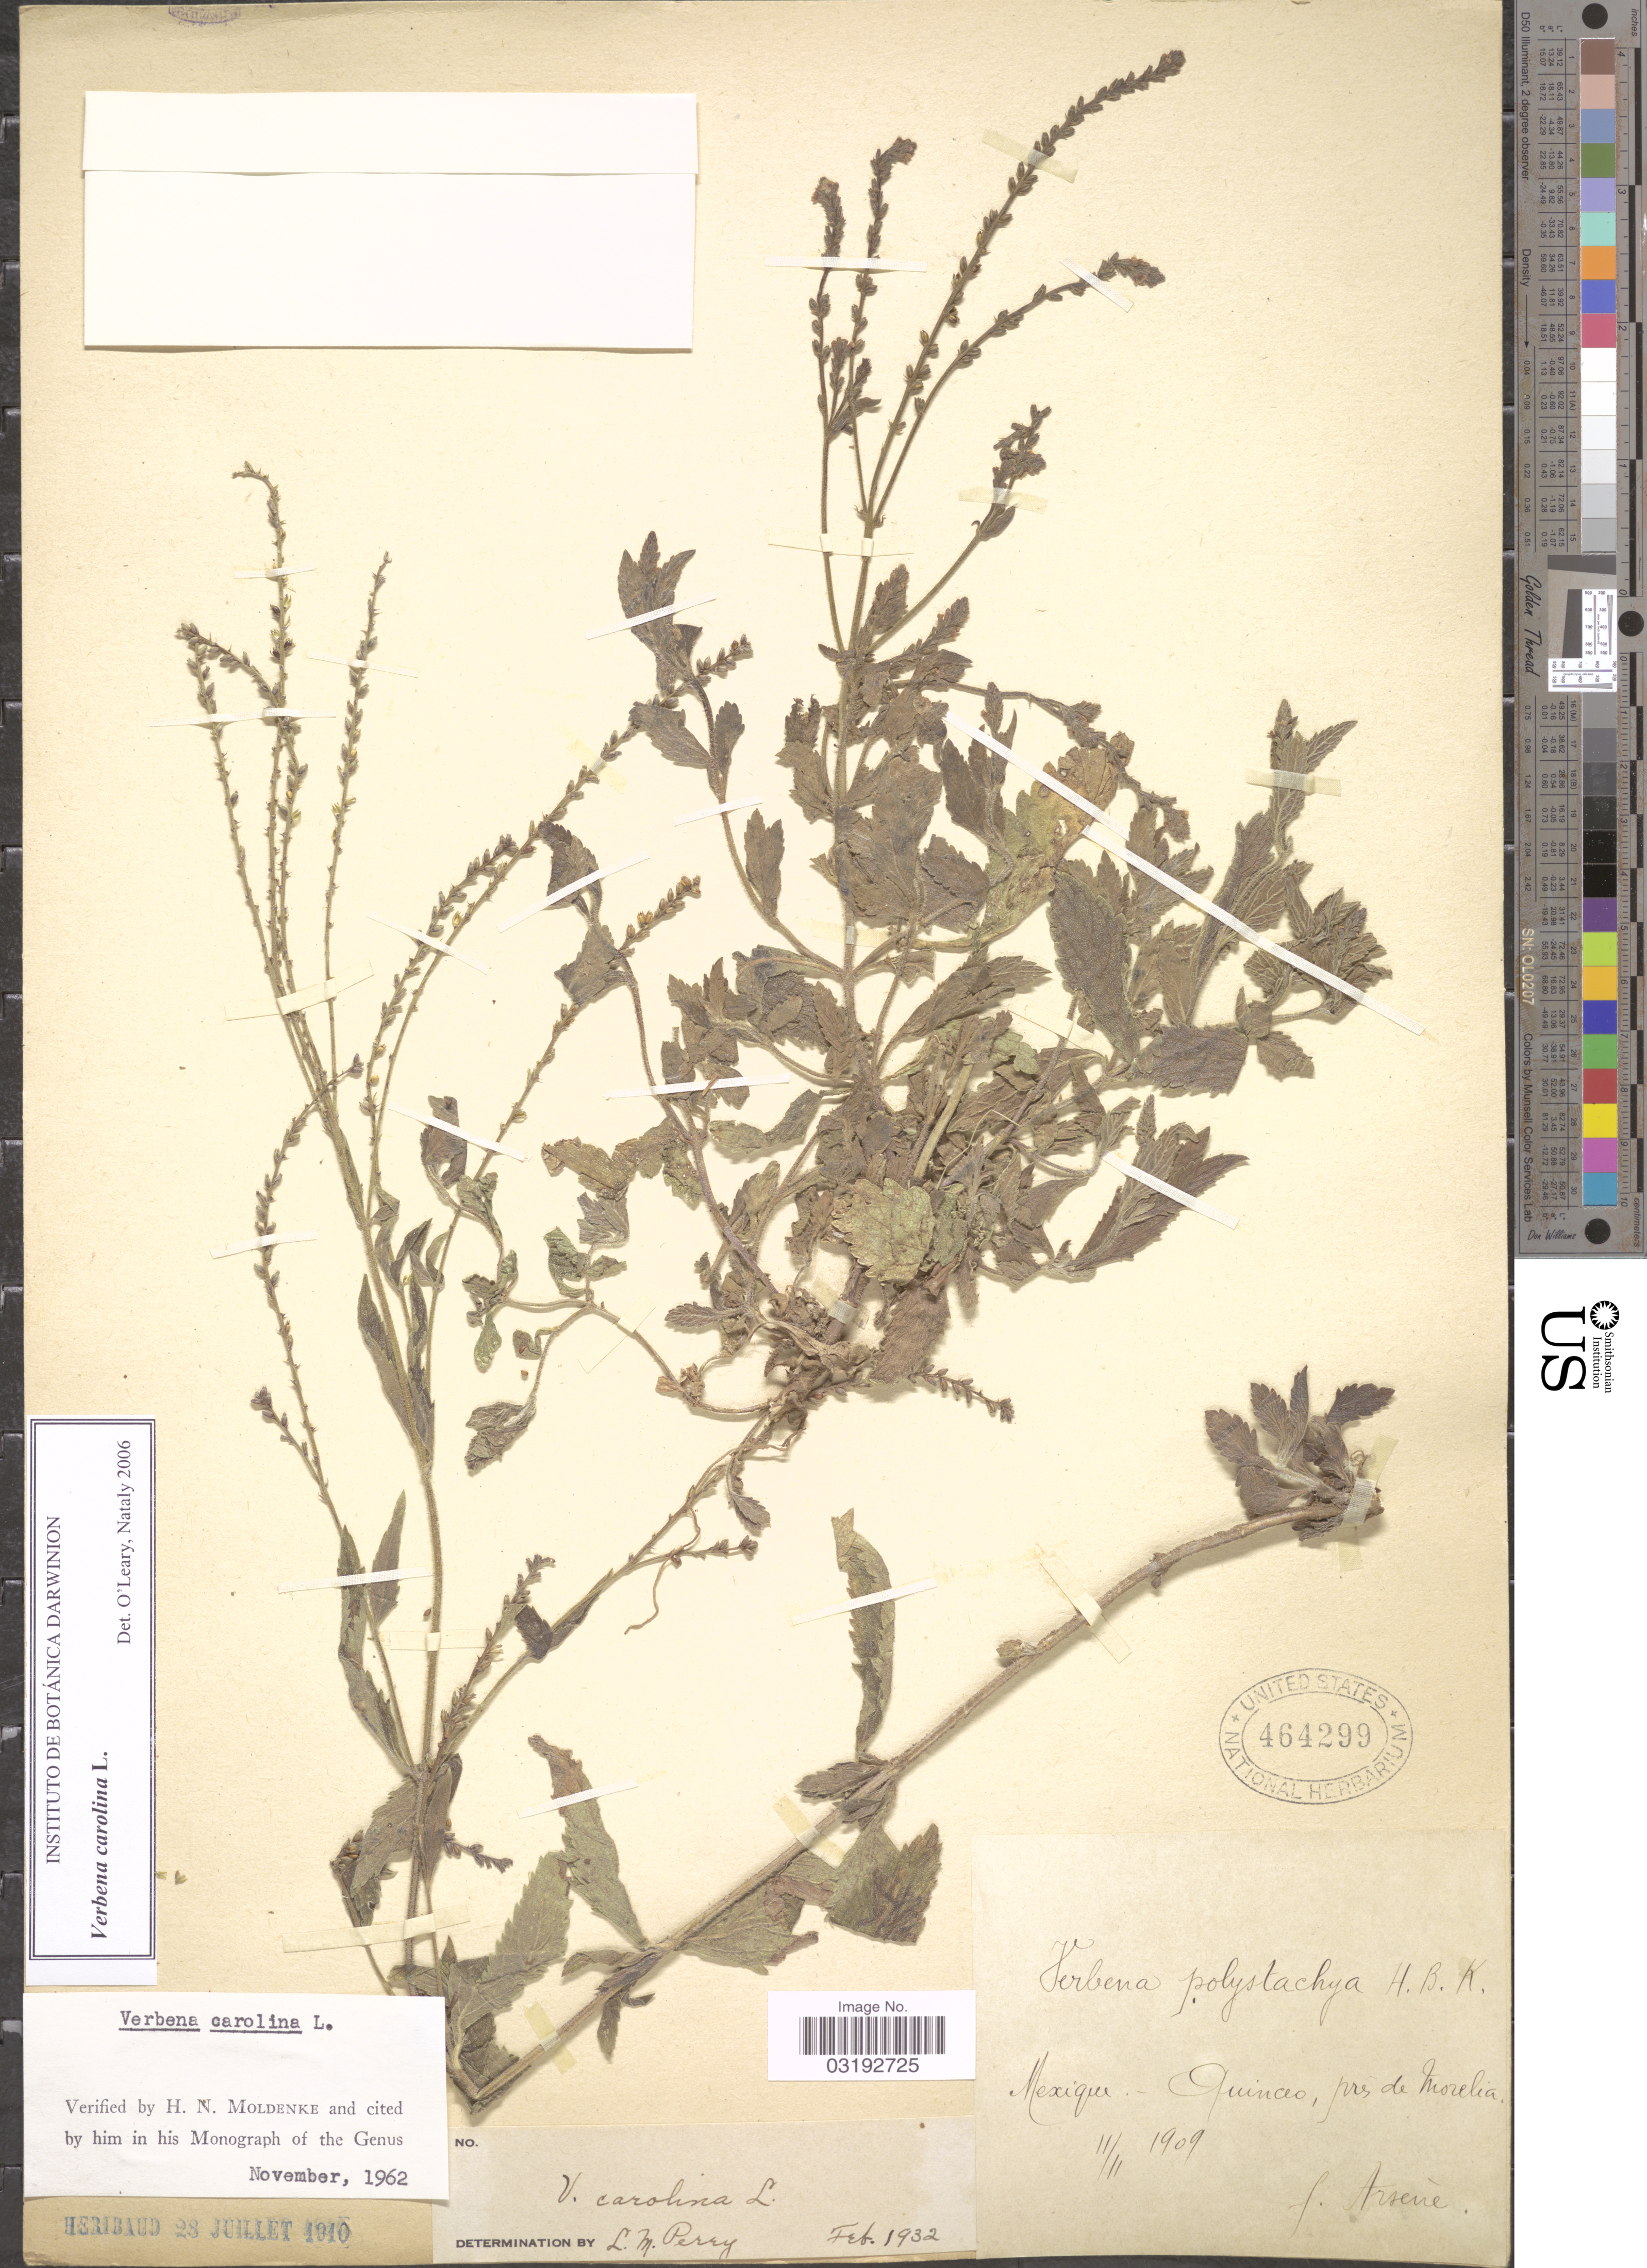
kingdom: Plantae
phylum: Tracheophyta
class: Magnoliopsida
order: Lamiales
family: Verbenaceae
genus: Verbena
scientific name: Verbena carolina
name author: L.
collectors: F. Arsène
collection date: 1909-11-11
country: Mexico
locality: Quinceo, prés de Morelia.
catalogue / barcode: US 464299